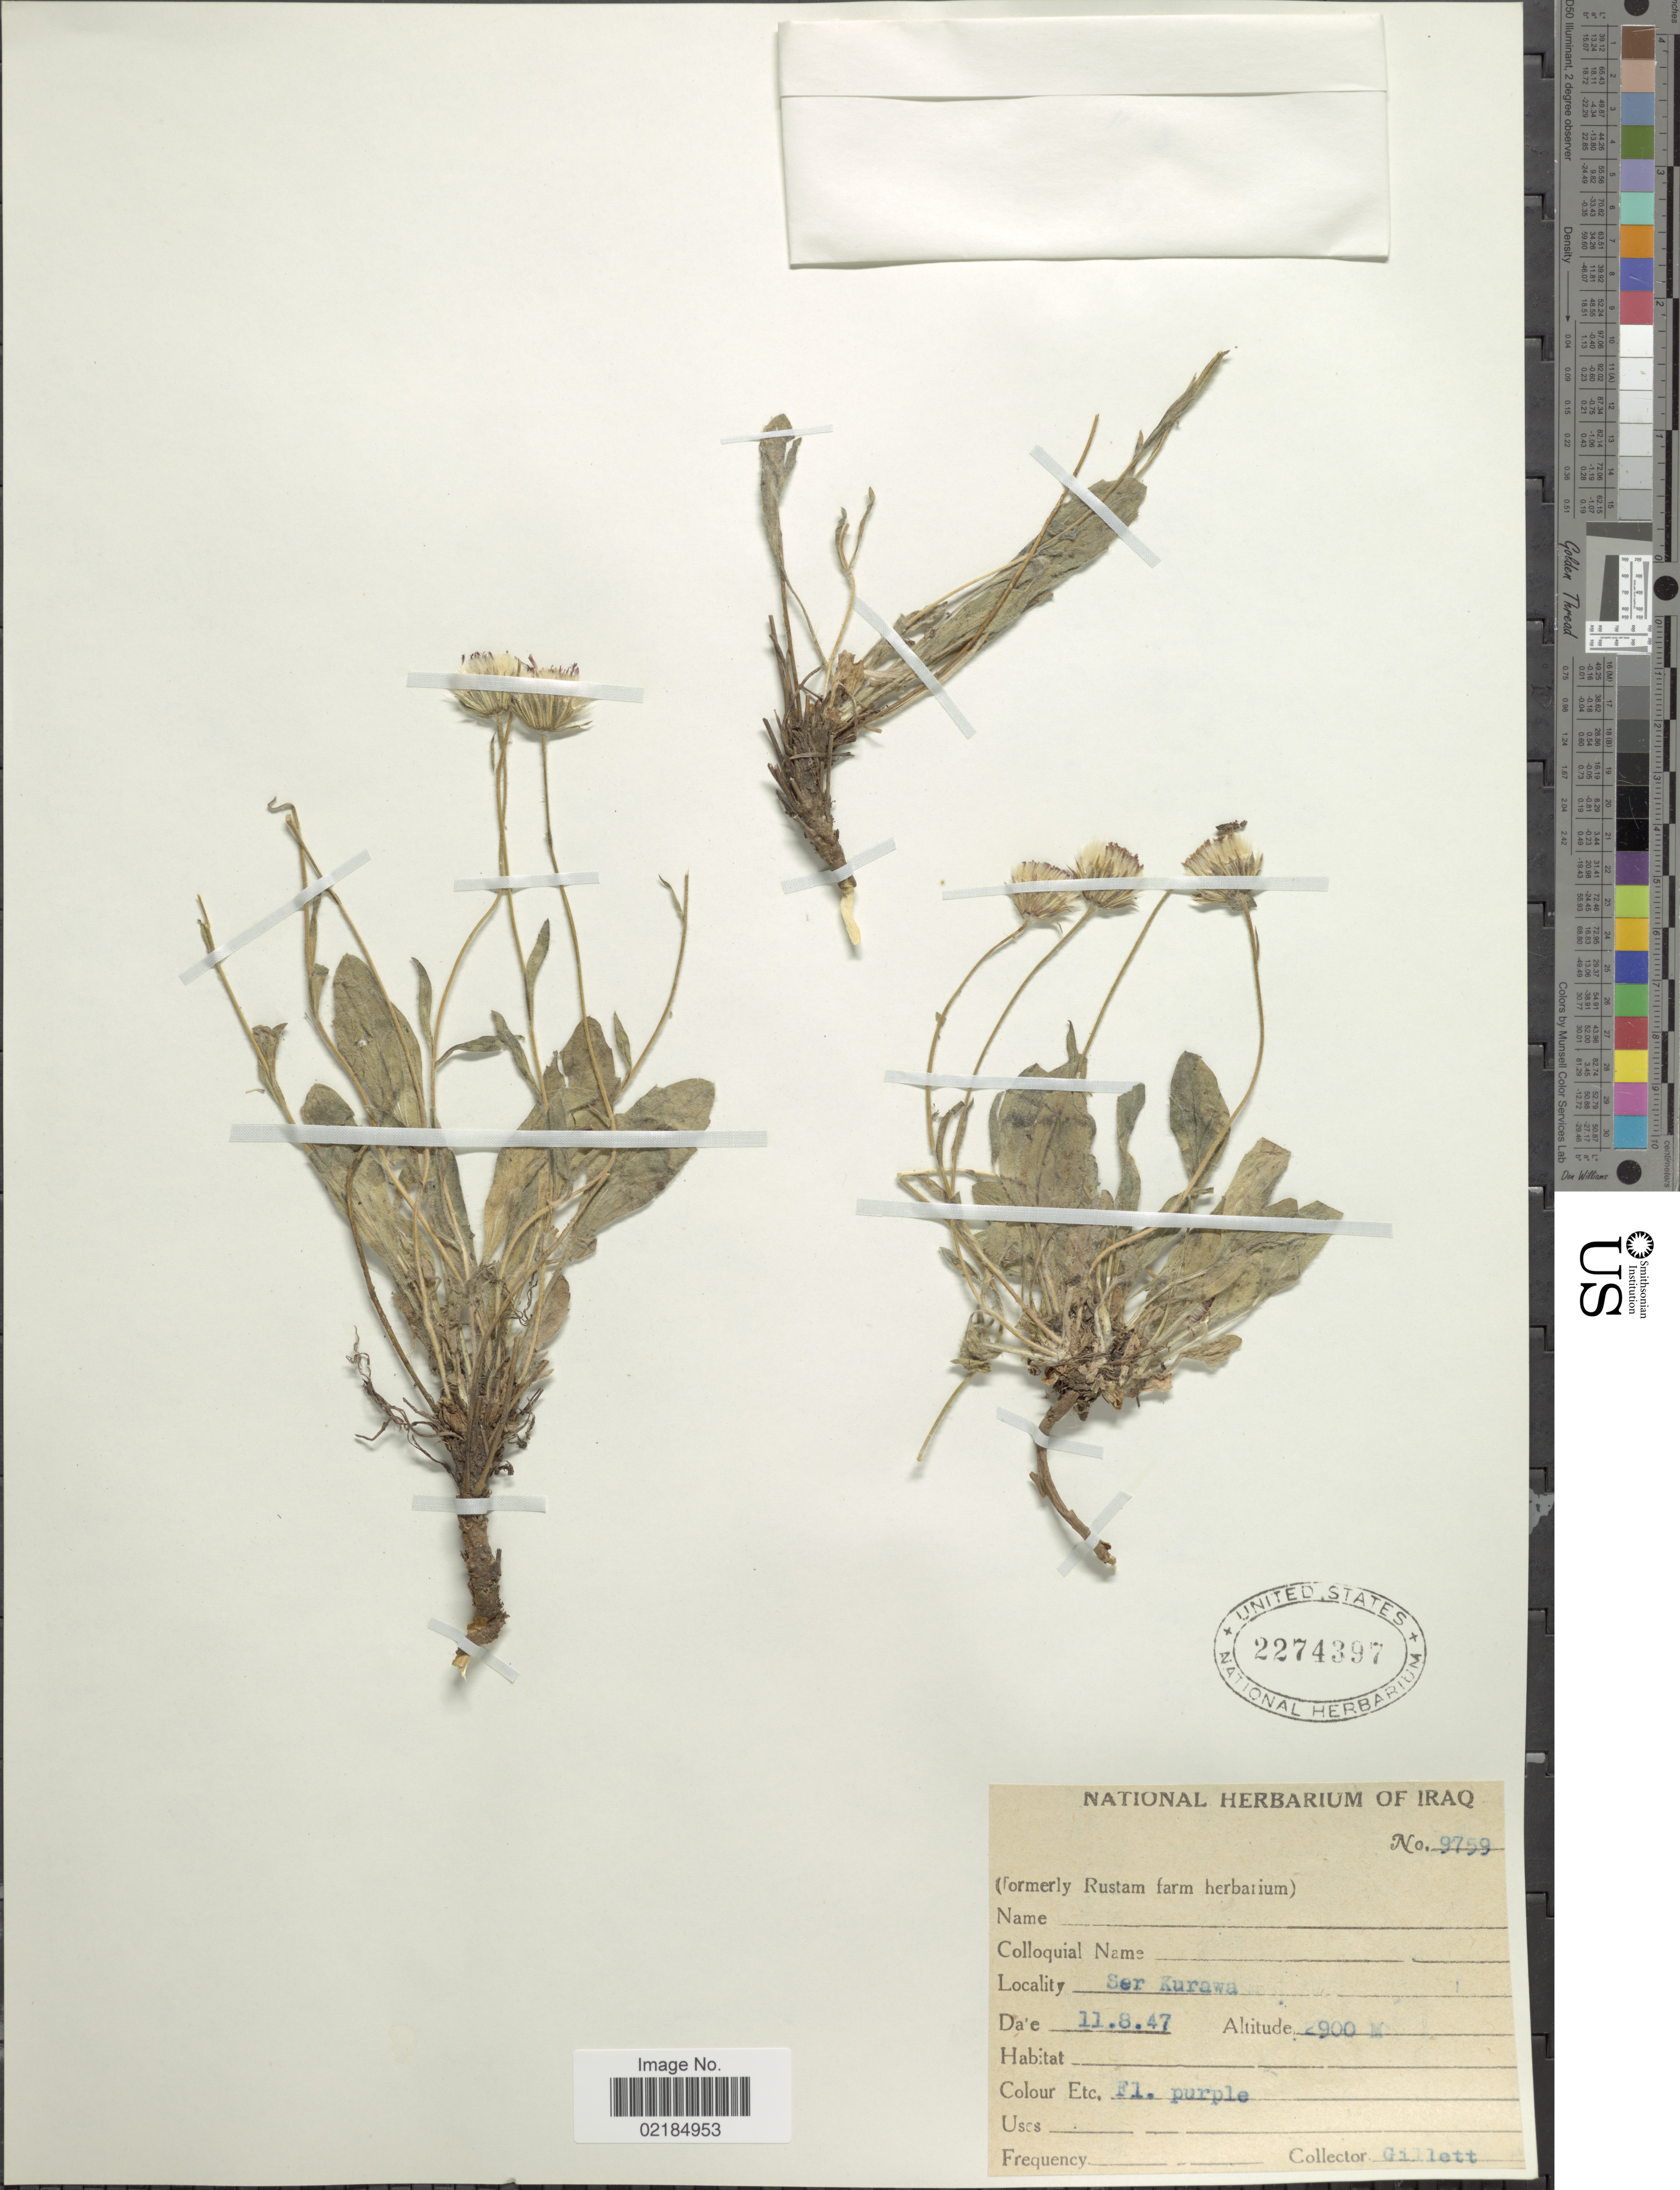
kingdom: Plantae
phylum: Tracheophyta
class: Magnoliopsida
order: Asterales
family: Asteraceae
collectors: Gillett, --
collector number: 9759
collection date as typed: Transcribed d/m/y: 11/8/47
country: Iraq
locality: Ser Kurawa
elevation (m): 2900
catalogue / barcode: US 2274397